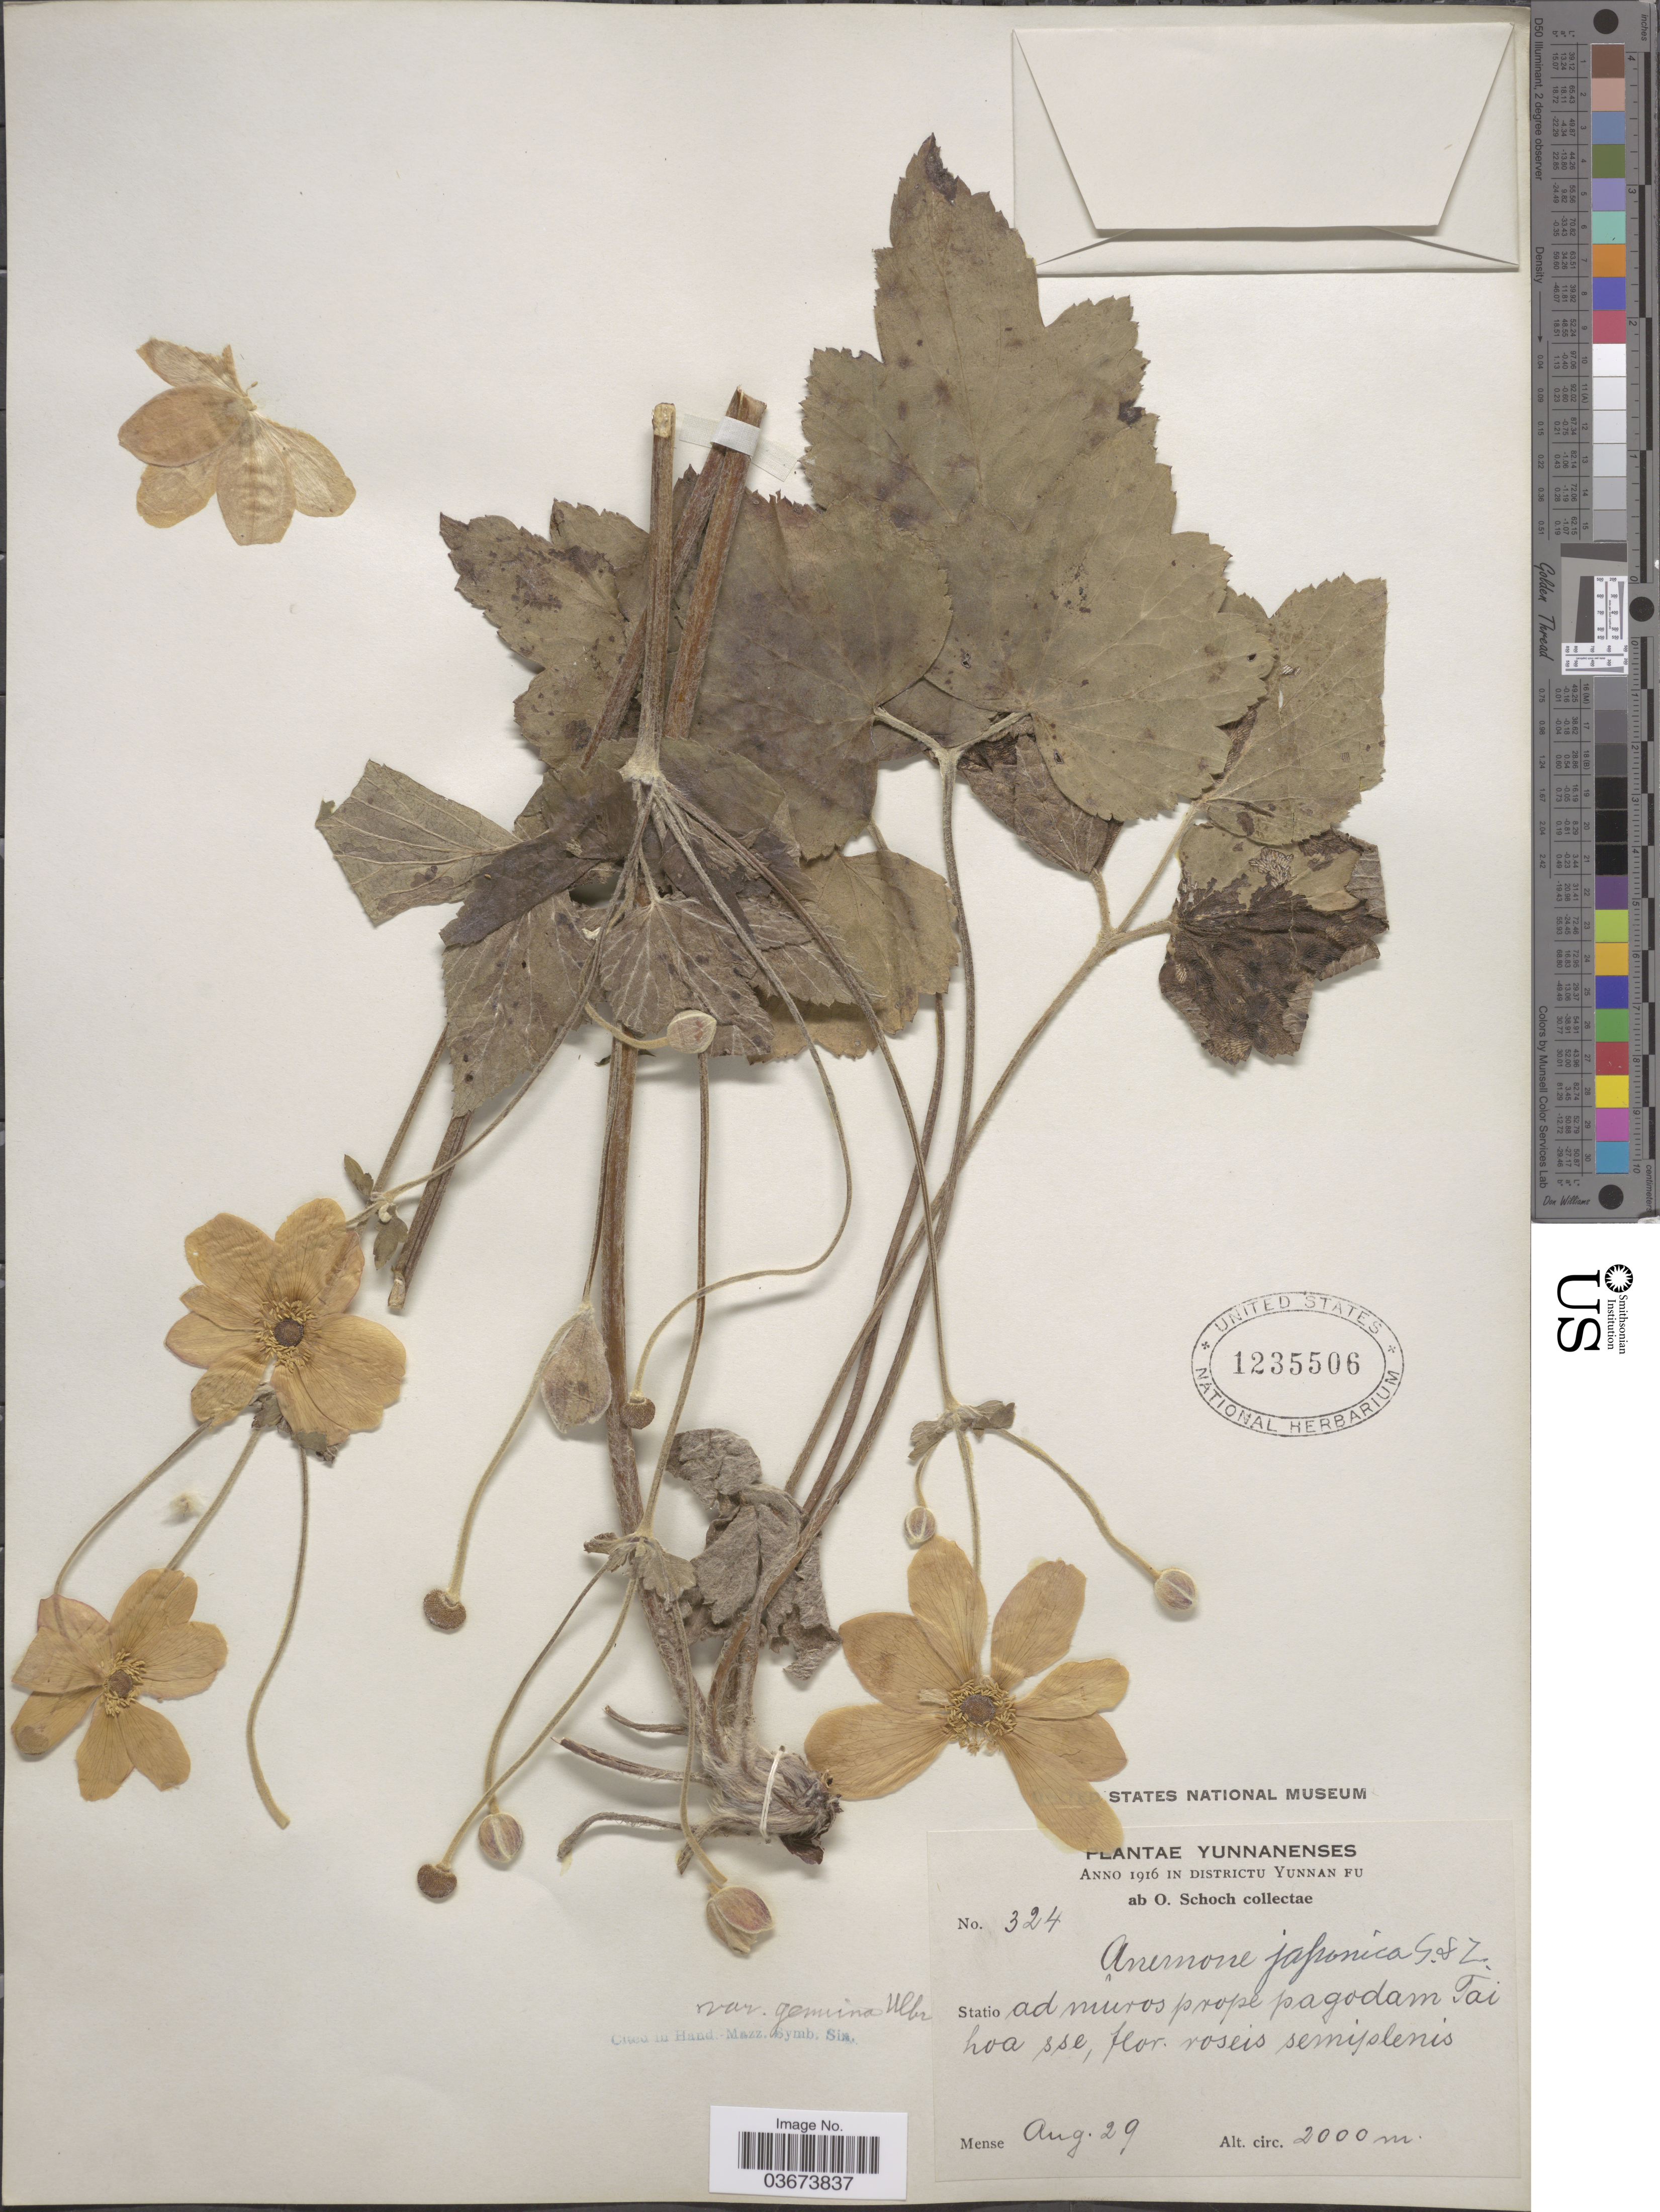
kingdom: Plantae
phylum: Tracheophyta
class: Magnoliopsida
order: Ranunculales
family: Ranunculaceae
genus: Anemone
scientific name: Anemone japonica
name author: Houtt.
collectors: O. Schoch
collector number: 324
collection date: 1916-08-29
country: China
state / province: Yunnan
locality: Statio ad muros prope pagodam Tai hoa sse. [interpreted]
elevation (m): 2000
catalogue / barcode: US 1235506